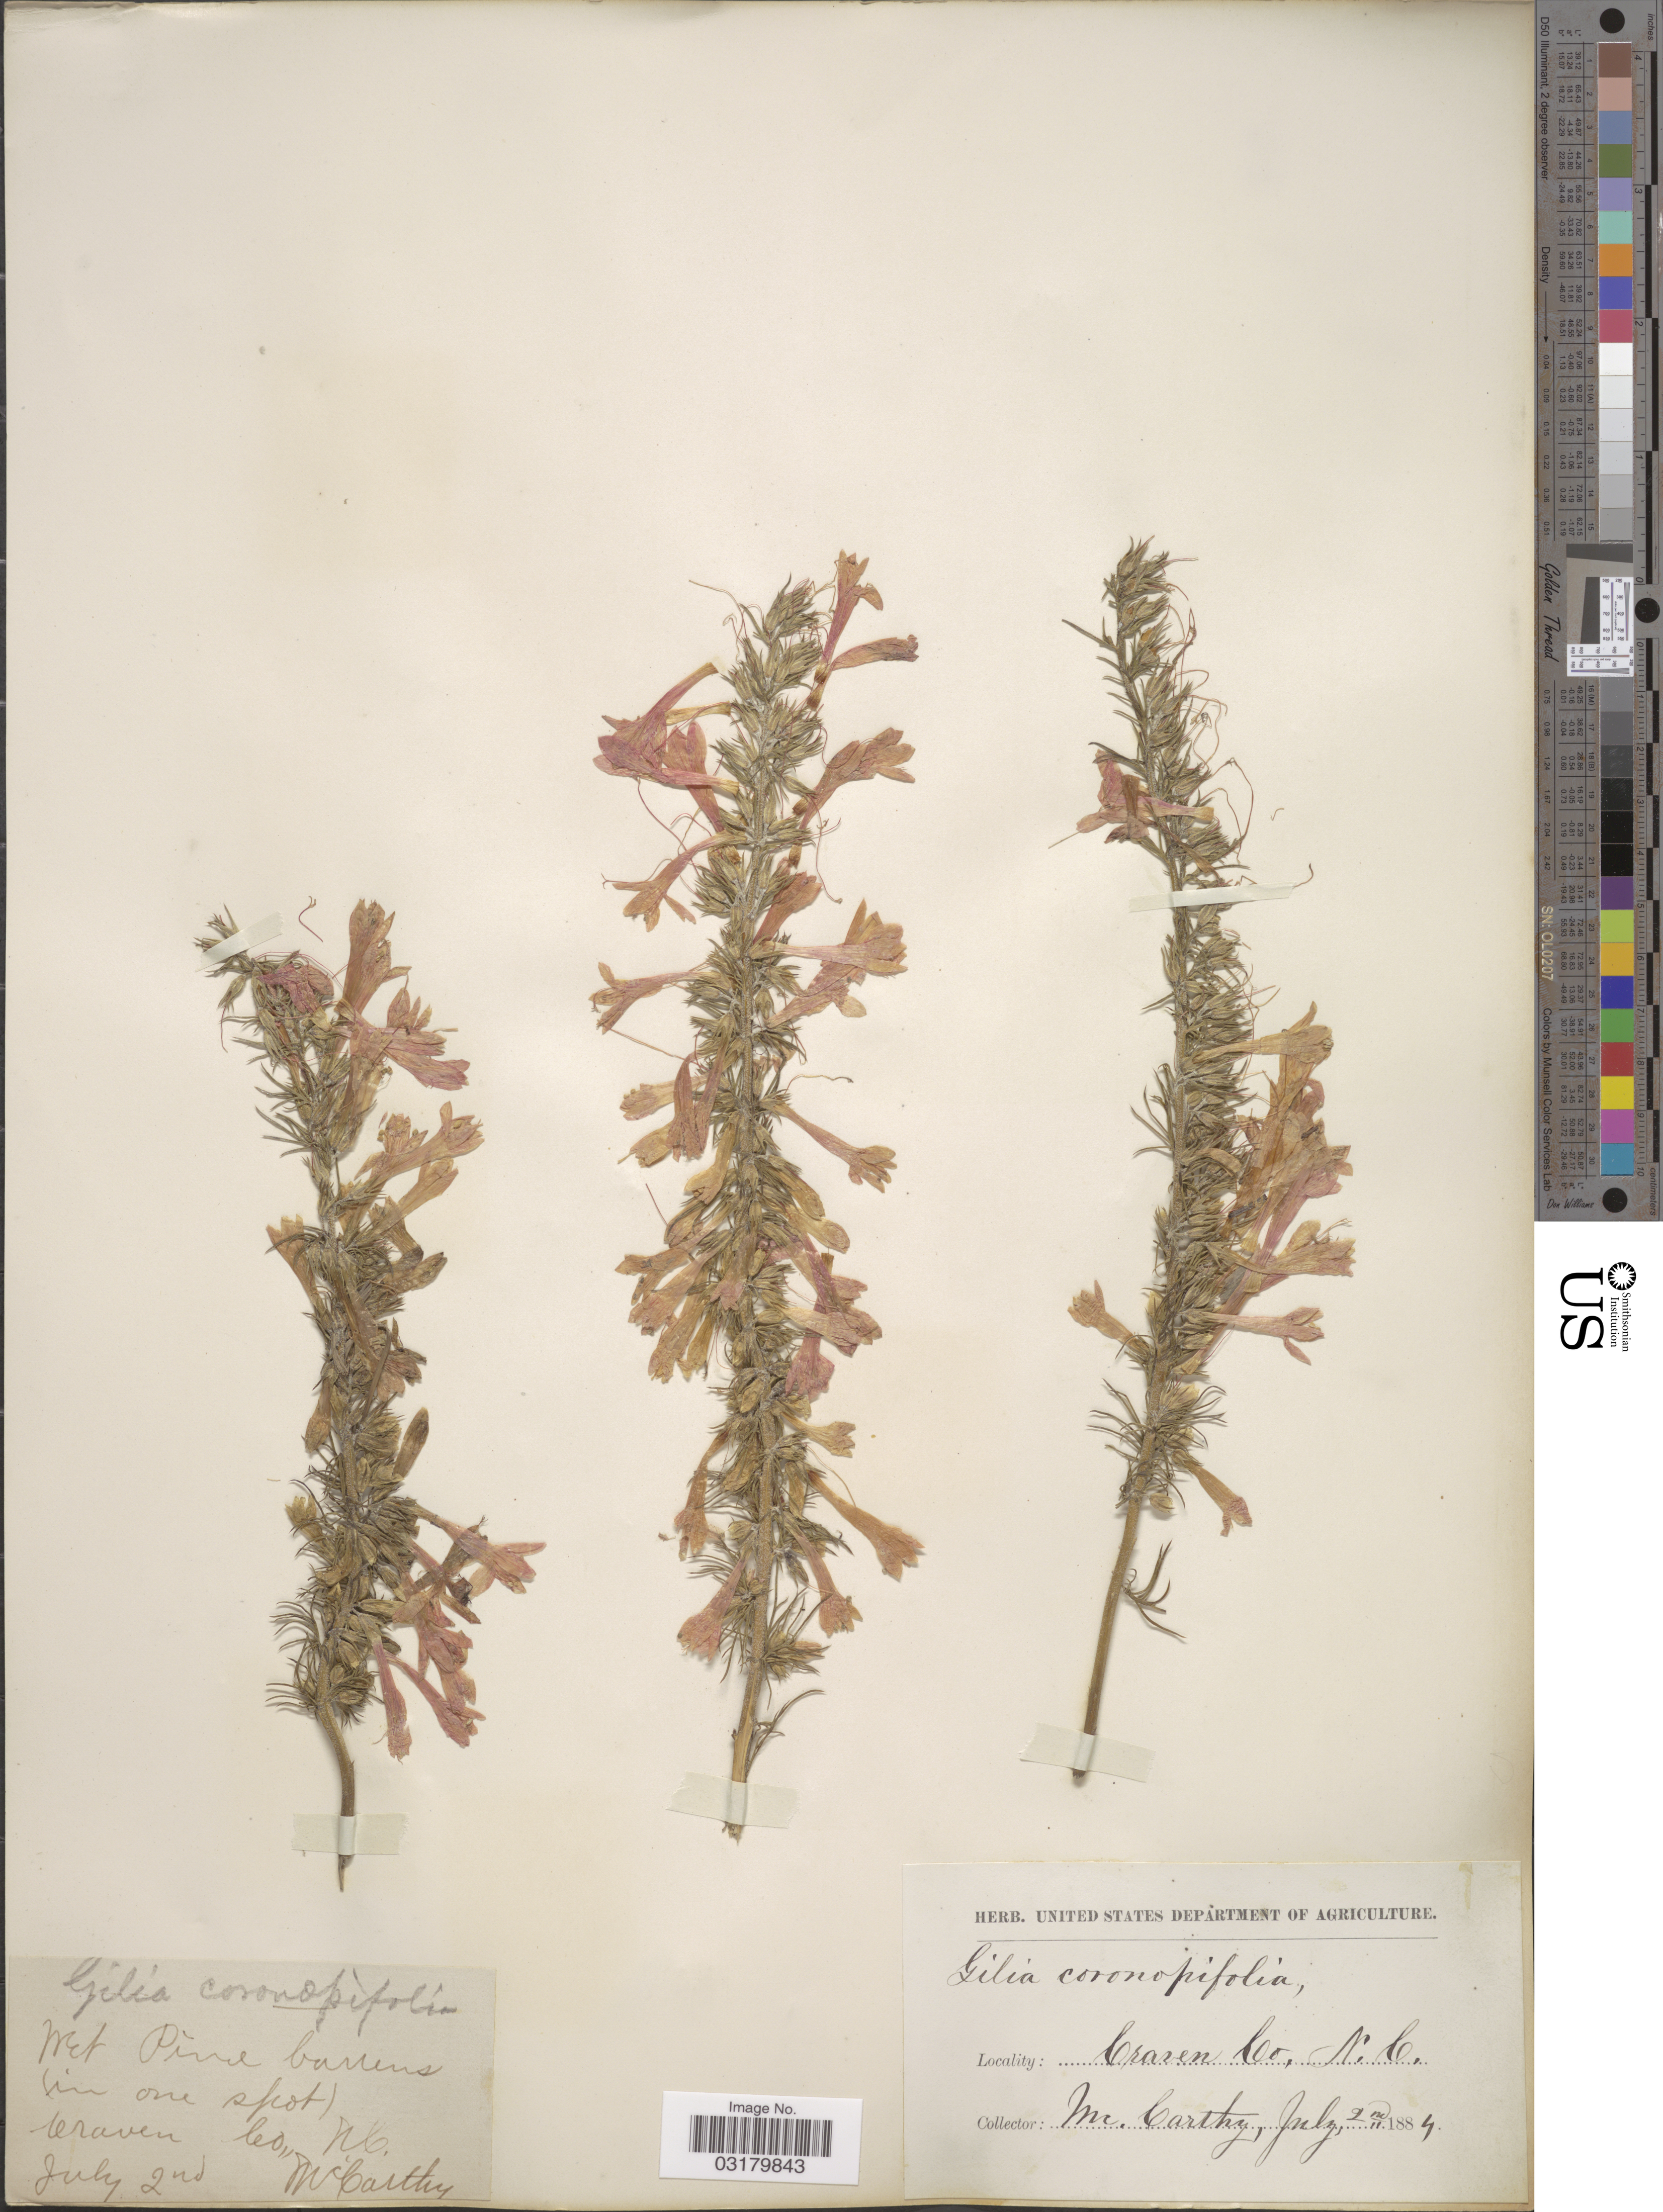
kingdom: Plantae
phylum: Tracheophyta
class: Magnoliopsida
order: Ericales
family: Polemoniaceae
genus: Ipomopsis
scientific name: Ipomopsis rubra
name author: (L.) Wherry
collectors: -- McCarthy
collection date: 1884-07-02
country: United States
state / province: North Carolina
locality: Craven Co.